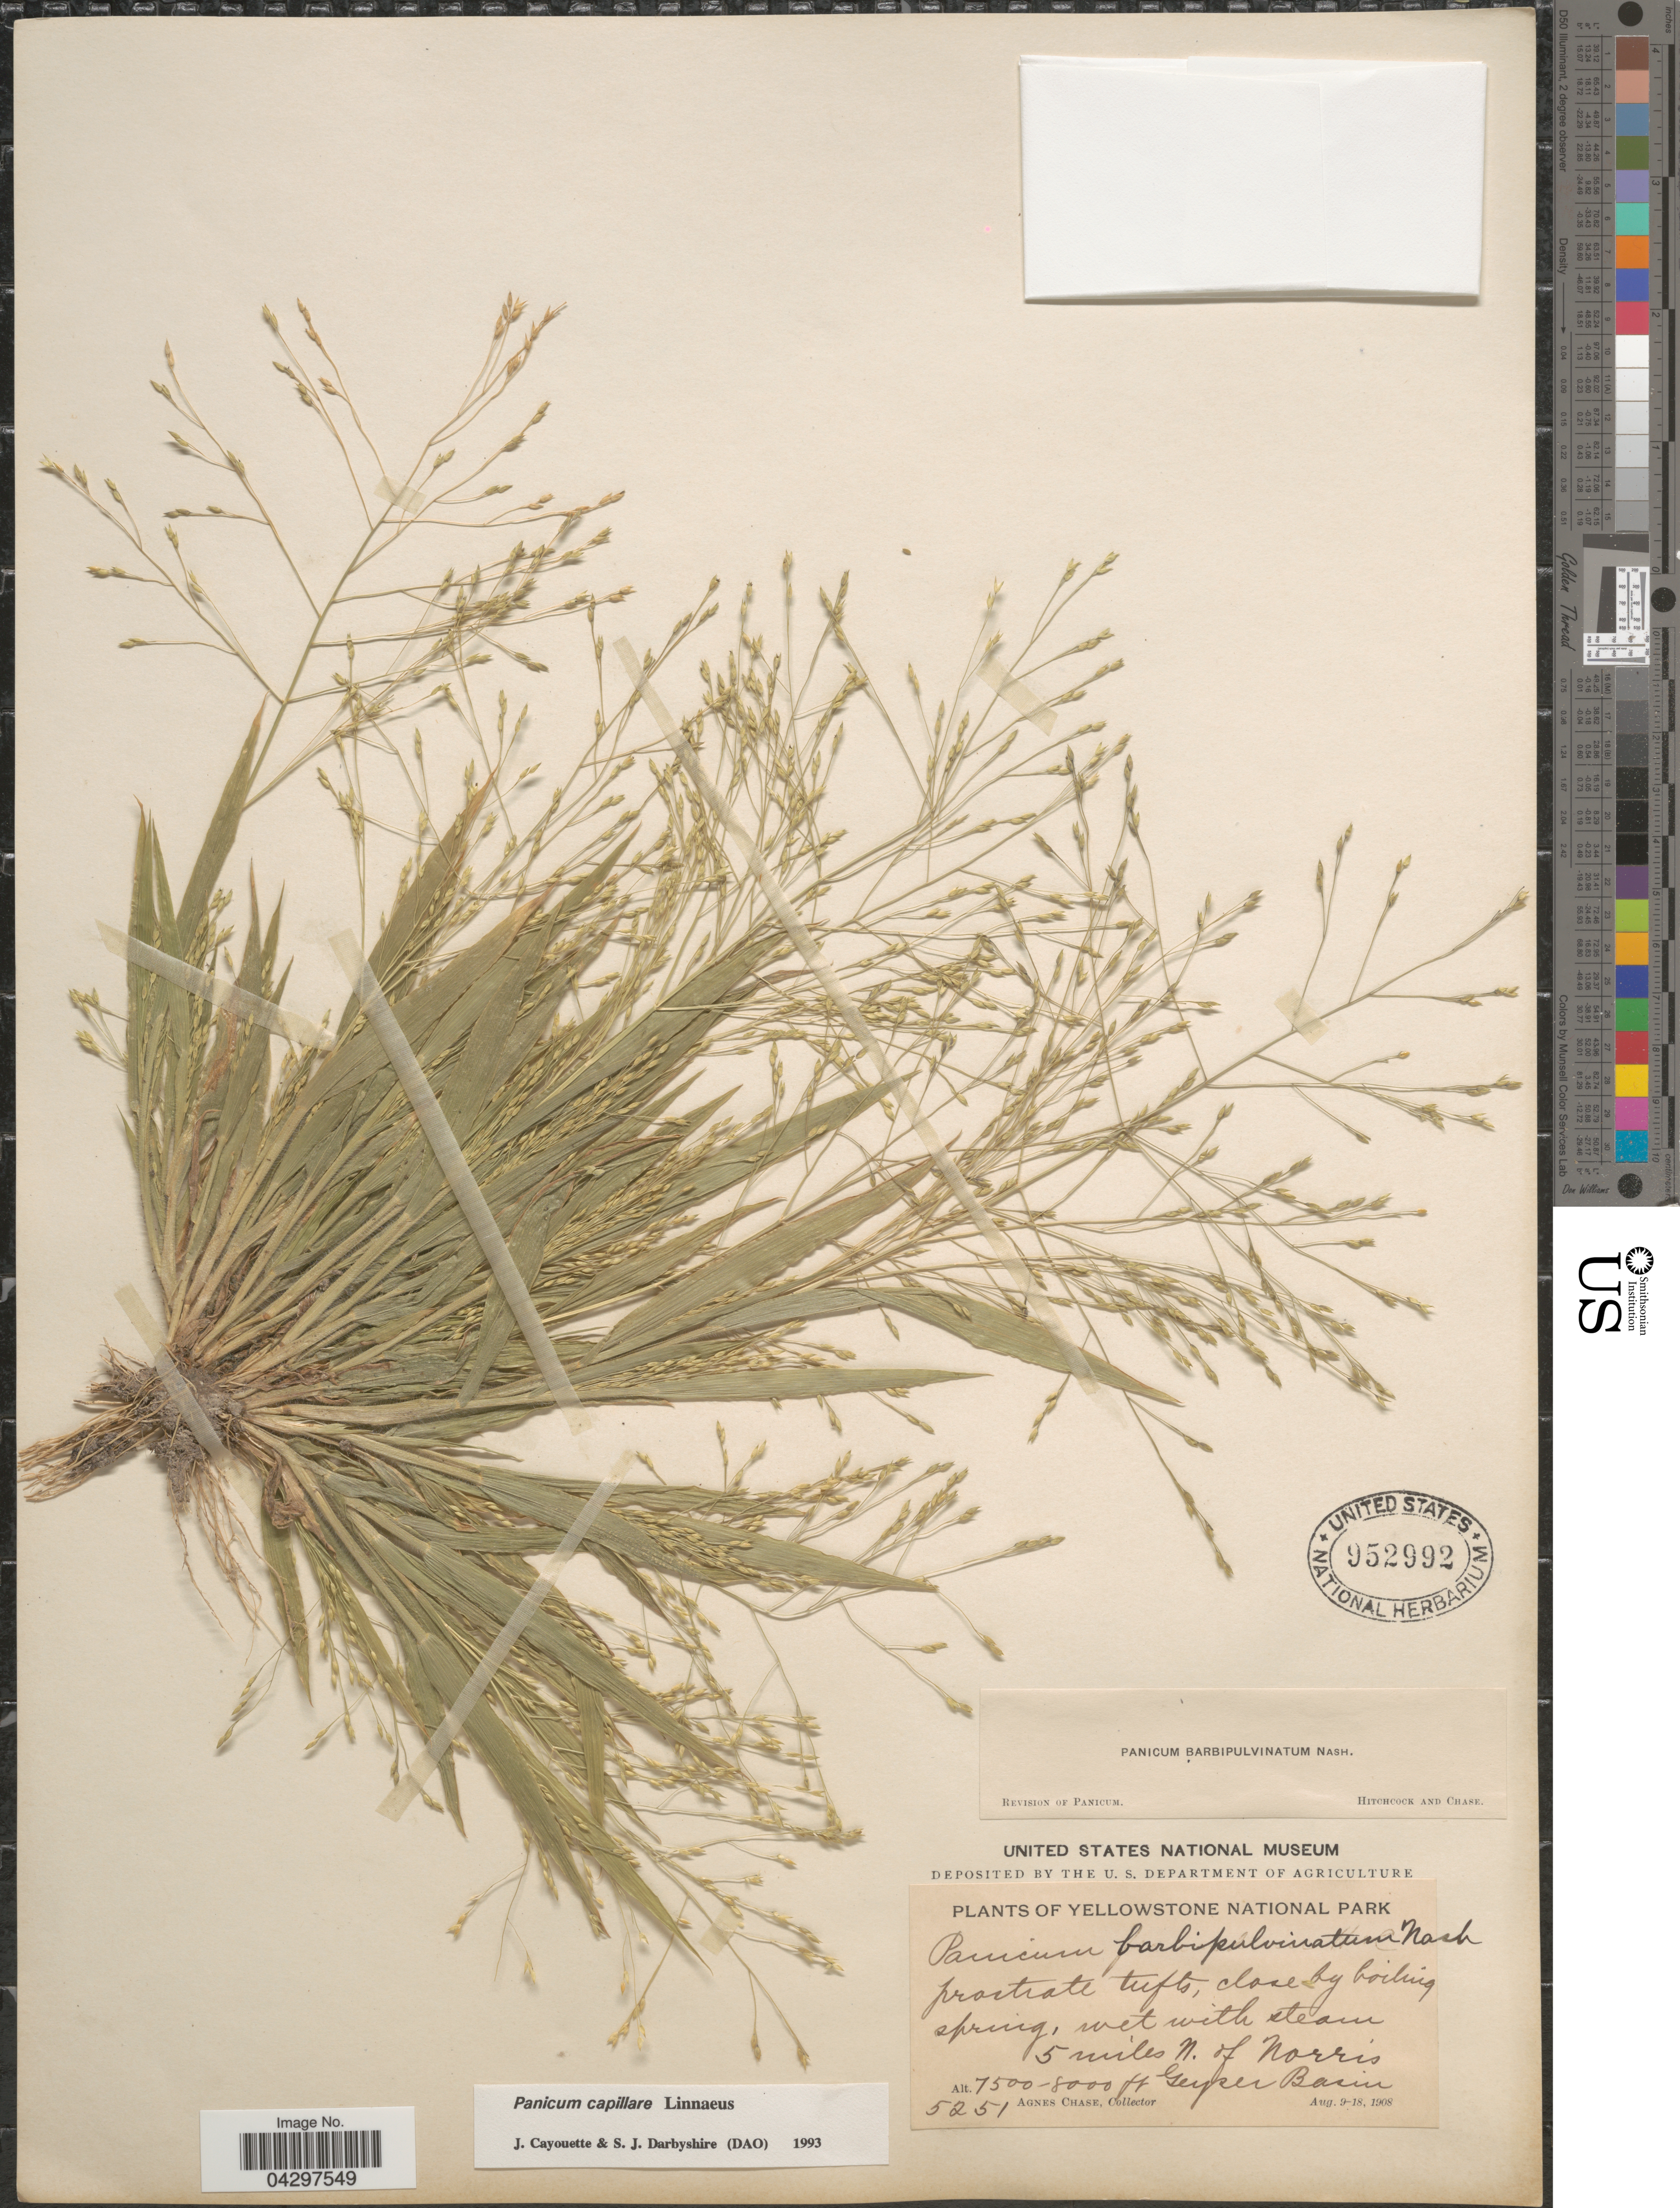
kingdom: Plantae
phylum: Tracheophyta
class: Liliopsida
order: Poales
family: Poaceae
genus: Panicum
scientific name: Panicum capillare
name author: L.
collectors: A. Chase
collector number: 5251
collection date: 1908-08-09/1908-08-18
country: United States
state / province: Wyoming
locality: Yellowstone National Park. 5 miles N. of Norris Geyser Basin.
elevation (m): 2286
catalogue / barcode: US 952992